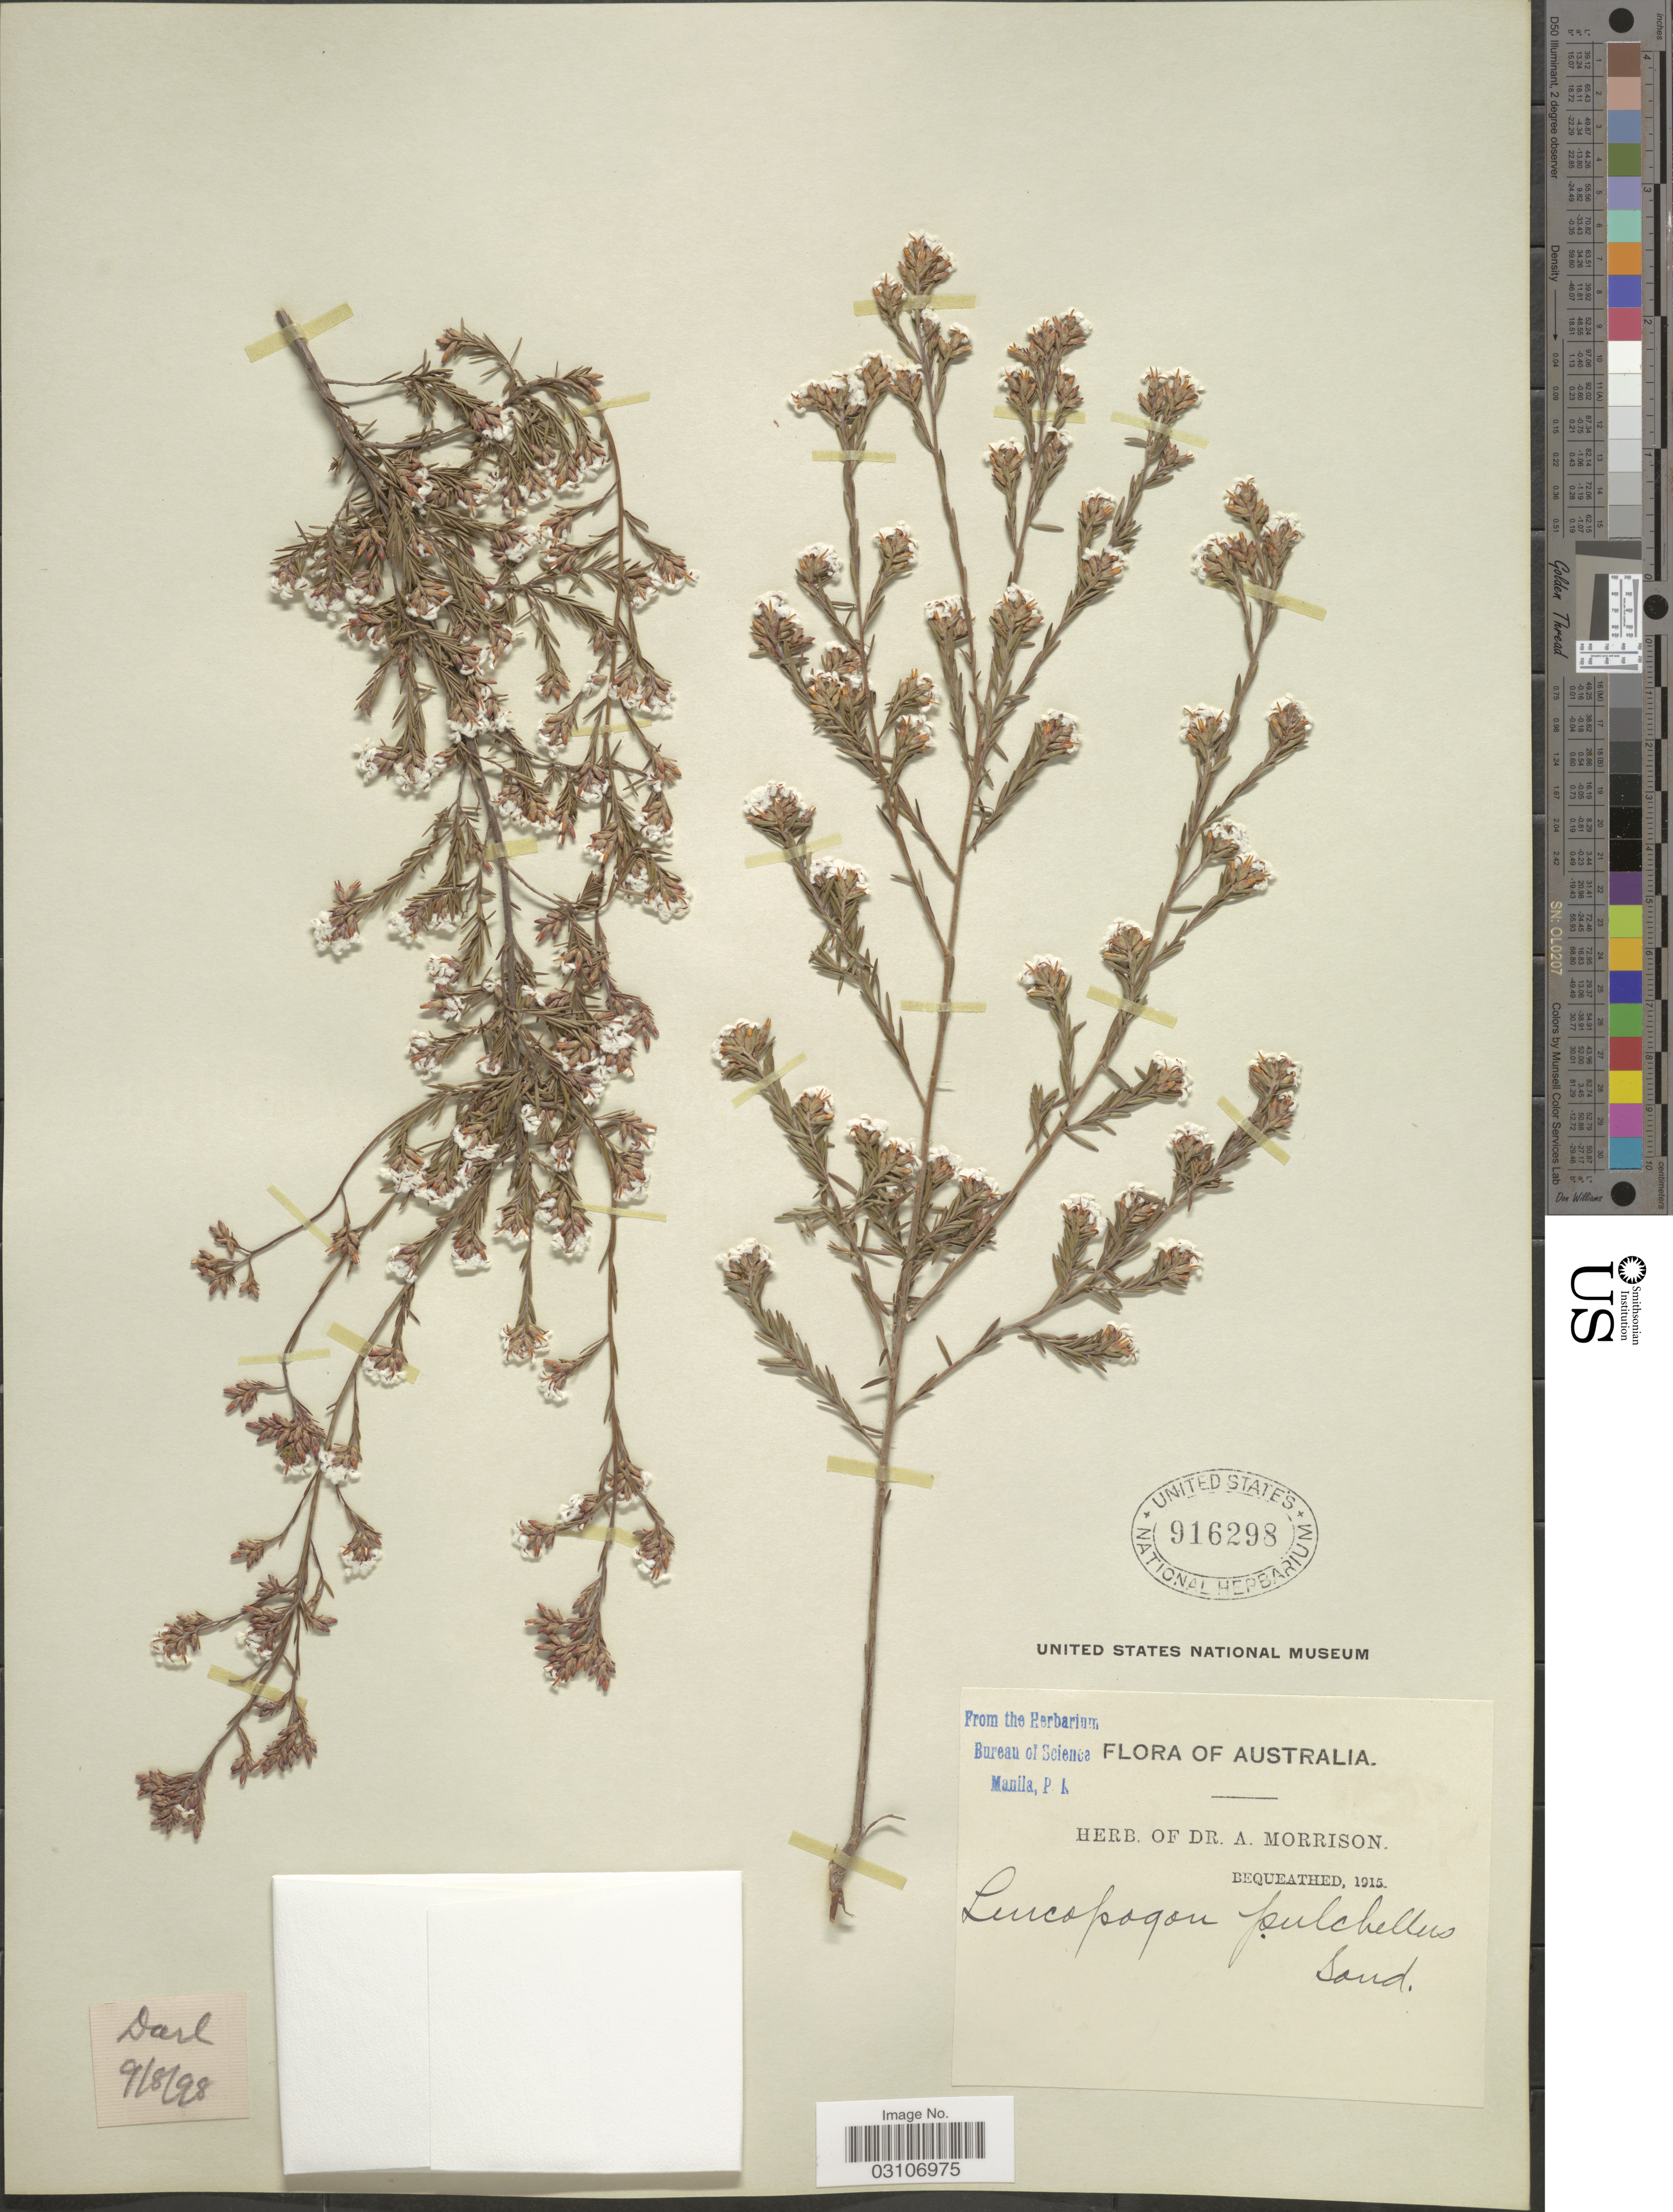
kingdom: Plantae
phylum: Tracheophyta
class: Magnoliopsida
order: Ericales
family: Ericaceae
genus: Leucopogon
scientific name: Leucopogon pulchellus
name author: Sond.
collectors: ex herb. Dr. A. Morrison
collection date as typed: Transcribed d/m/y: 9/8/98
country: Australia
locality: Darl.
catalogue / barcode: US 916298